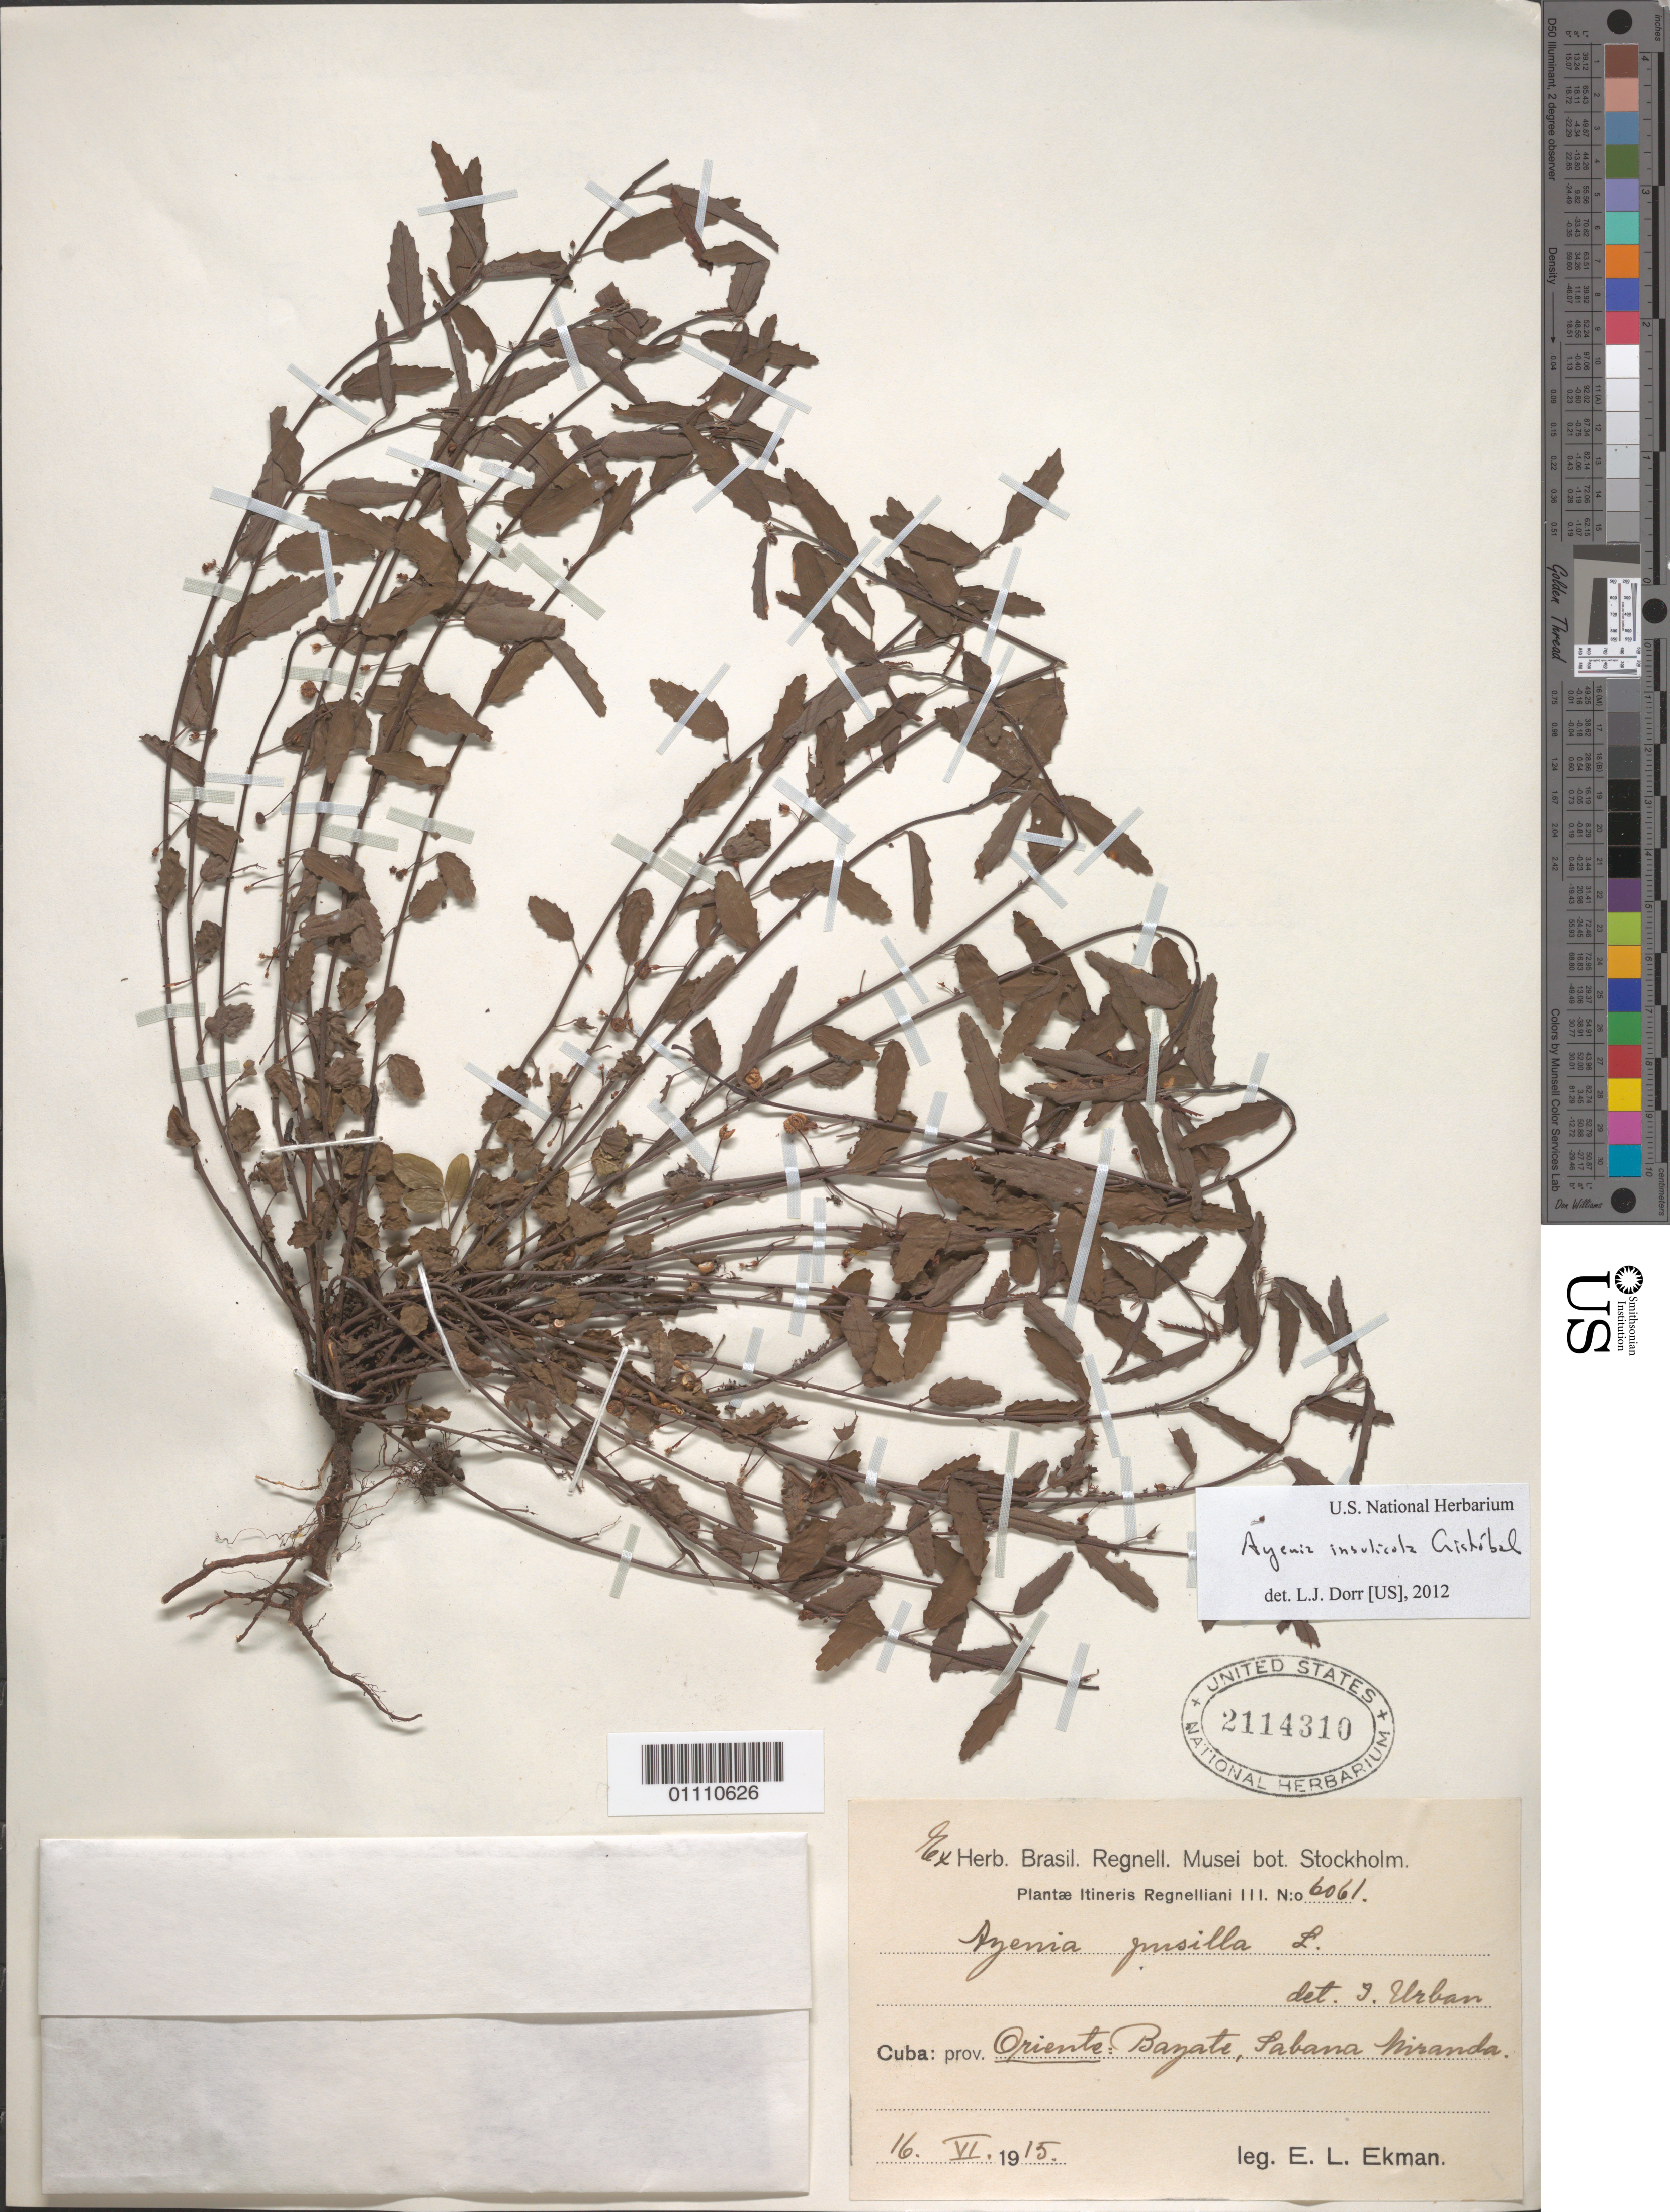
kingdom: Plantae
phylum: Tracheophyta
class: Magnoliopsida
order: Malvales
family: Malvaceae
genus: Ayenia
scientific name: Ayenia insulicola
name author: Cristóbal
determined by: Dorr, L. J., (BOT), Smithsonian Institution - National Museum of Natural History (UNITED STATES)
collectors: E. L. Ekman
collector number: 6061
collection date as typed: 16 Jun 1915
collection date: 1915-06-16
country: Cuba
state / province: Guantánamo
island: Cuba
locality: Bayate, Sabana Miranda, Oriente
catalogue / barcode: US 2114310